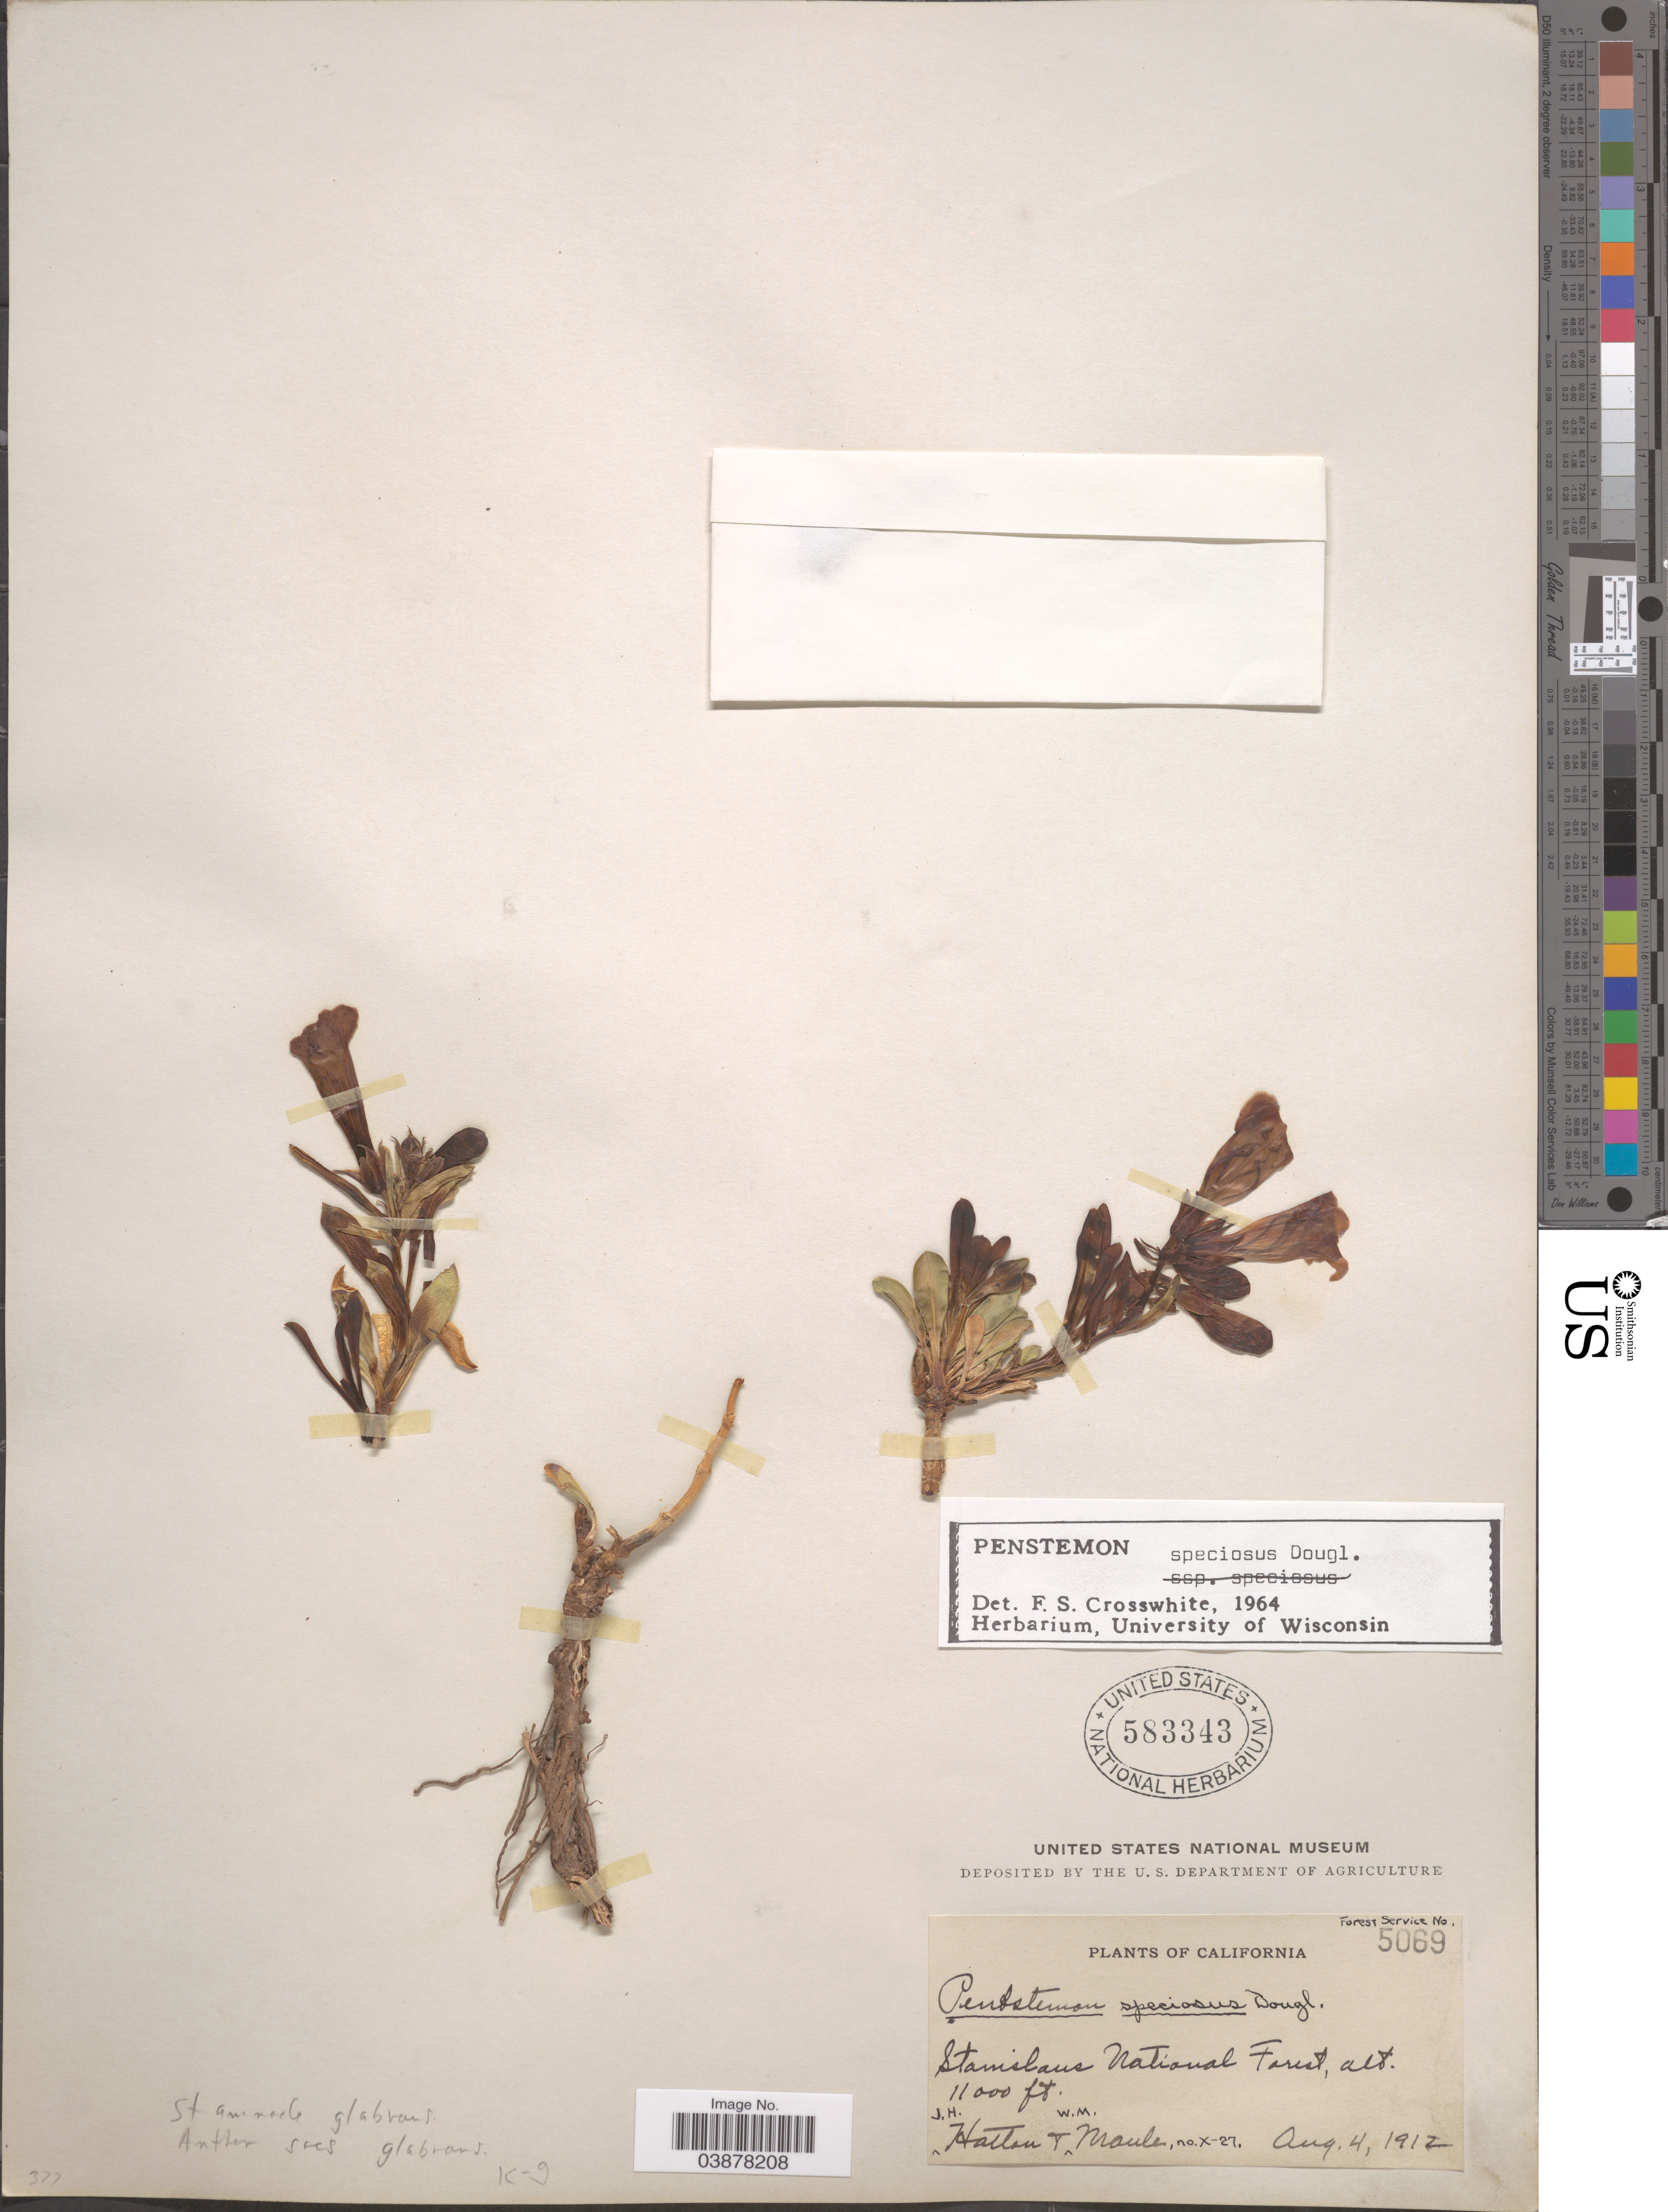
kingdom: Plantae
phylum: Tracheophyta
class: Magnoliopsida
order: Lamiales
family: Plantaginaceae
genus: Penstemon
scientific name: Penstemon speciosus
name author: Douglas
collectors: J. Halton & W. Maule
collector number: X-27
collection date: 1912-08-04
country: United States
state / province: California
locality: Stanislaus National Forest.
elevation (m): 3353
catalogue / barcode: US 583343